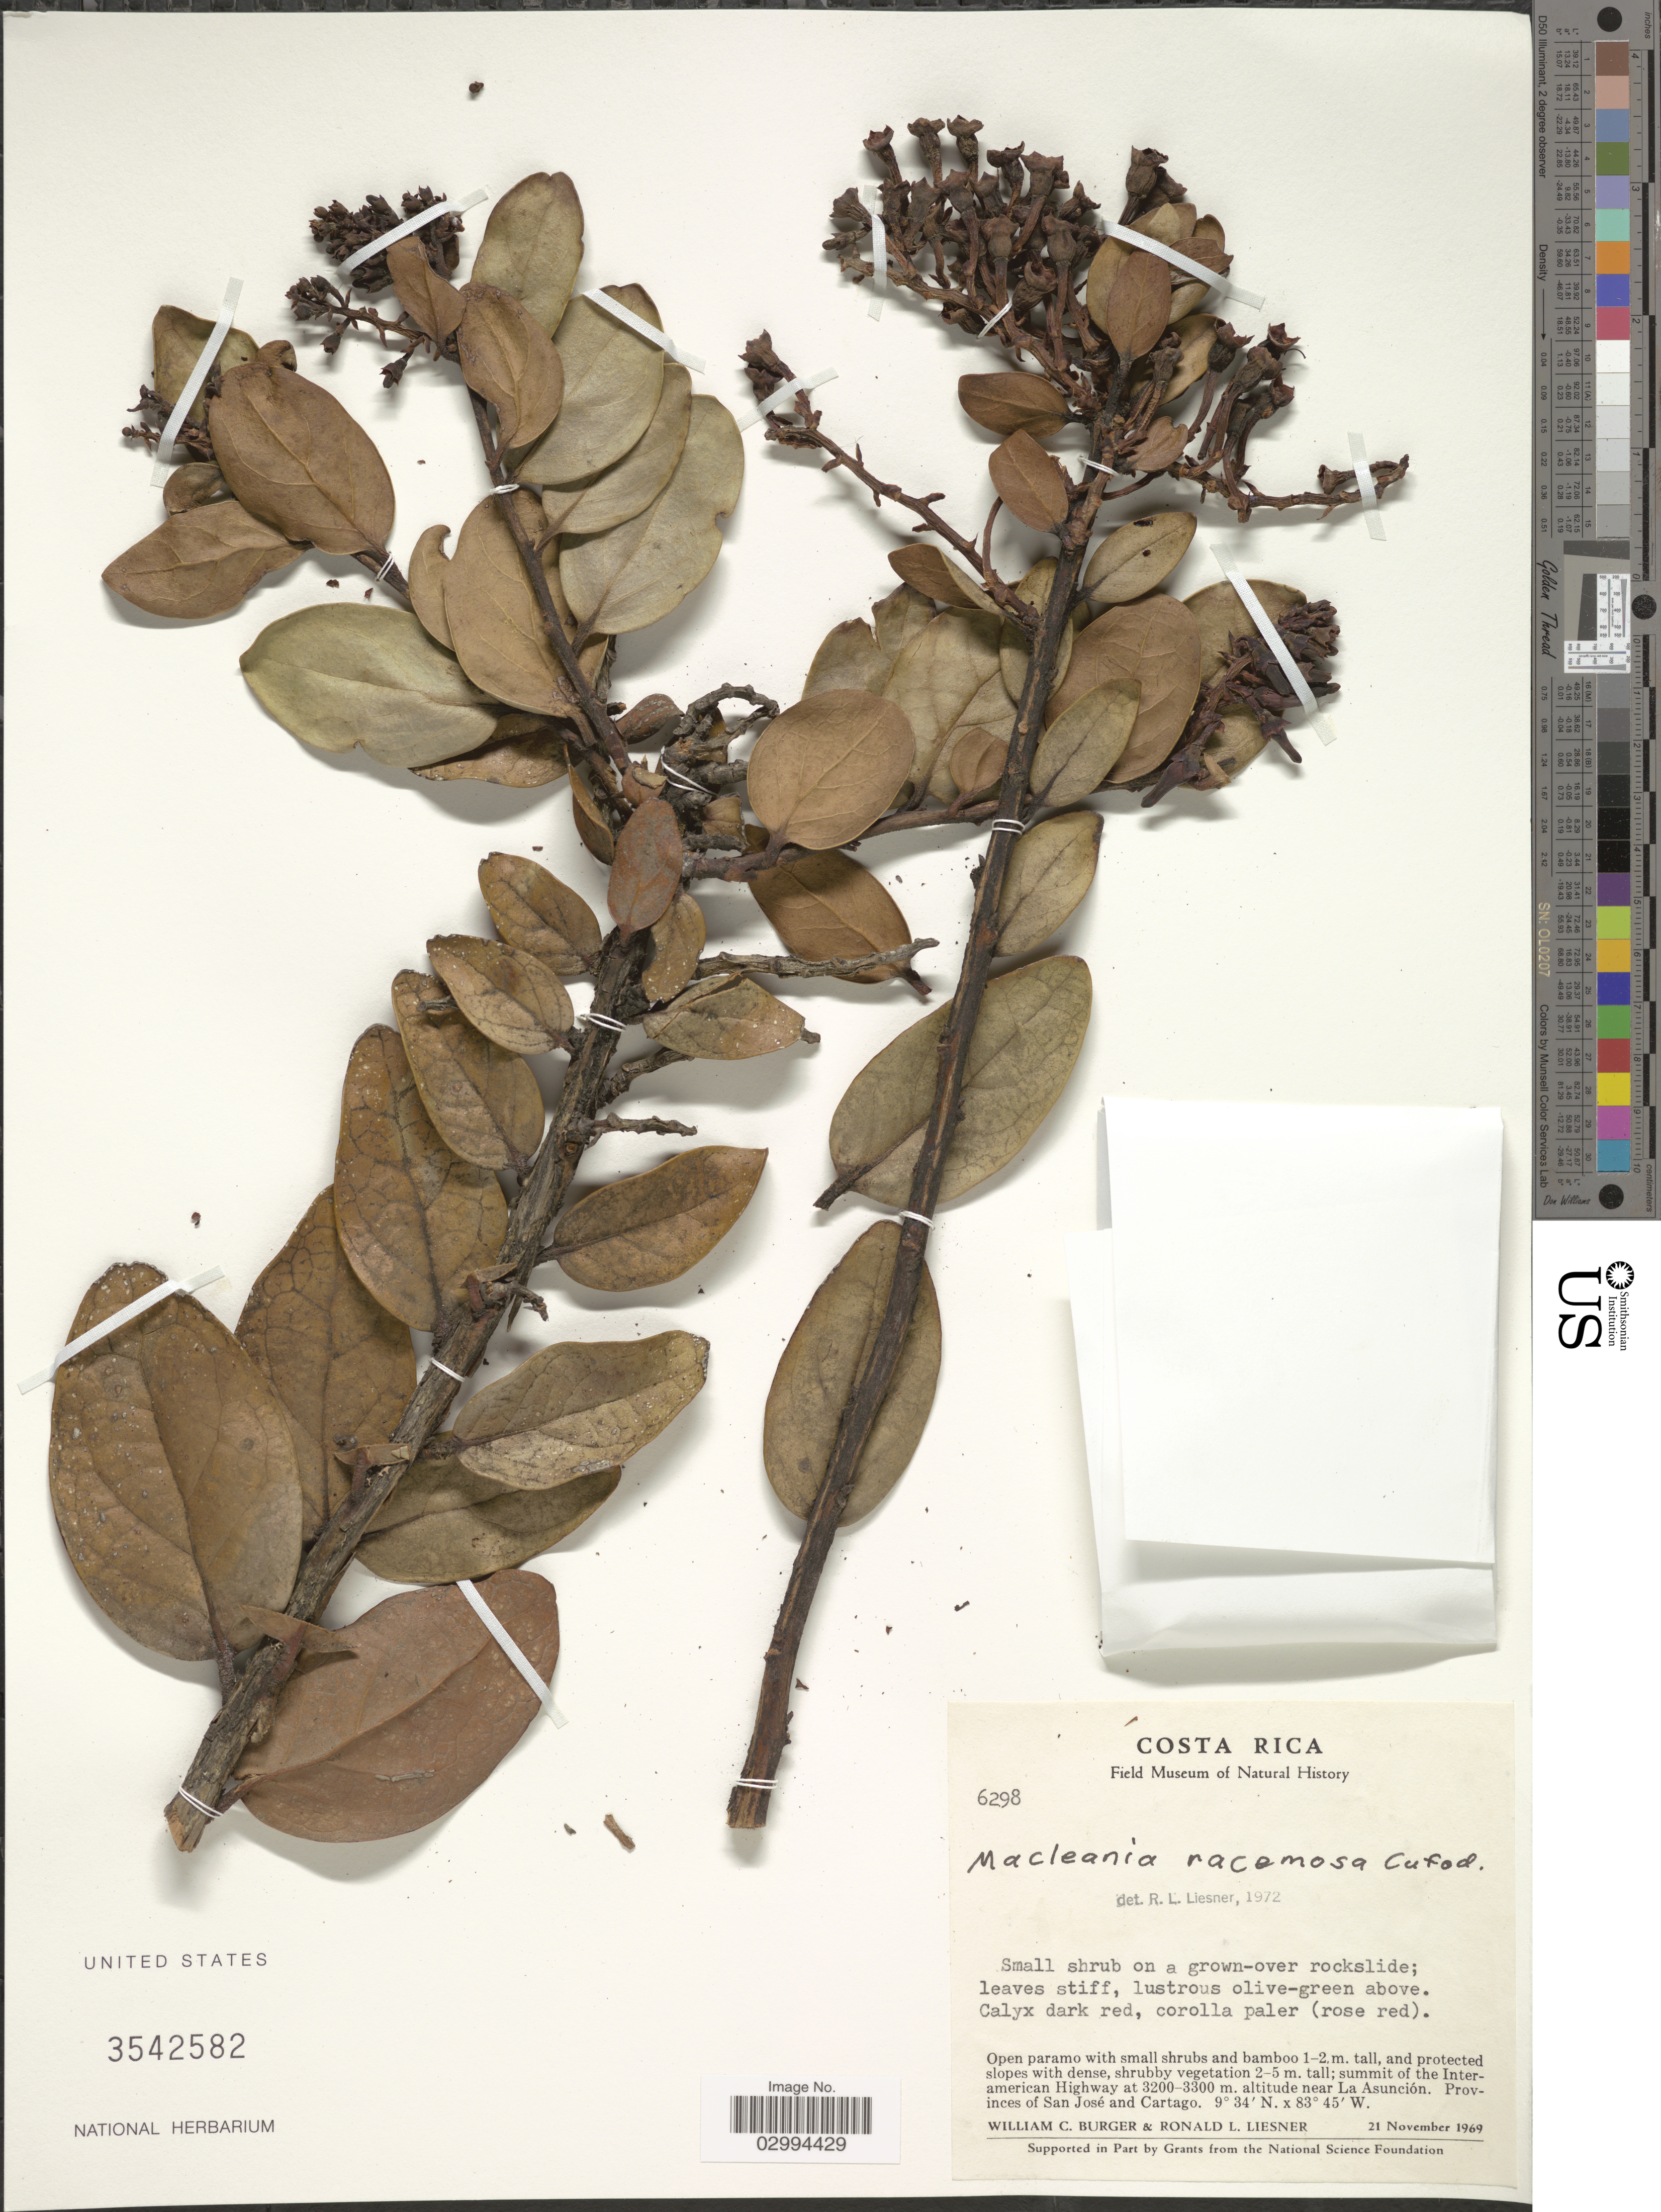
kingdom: Plantae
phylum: Tracheophyta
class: Magnoliopsida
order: Ericales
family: Ericaceae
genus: Macleania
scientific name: Macleania racemosa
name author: Cufod.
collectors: W. Burger & R. L. Liesner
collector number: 6298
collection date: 1969-11-21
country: Costa Rica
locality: Summit of the Interamerican Highway. Near la Asunción. Provinces of San José and Cartago.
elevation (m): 3200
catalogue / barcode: US 3542582